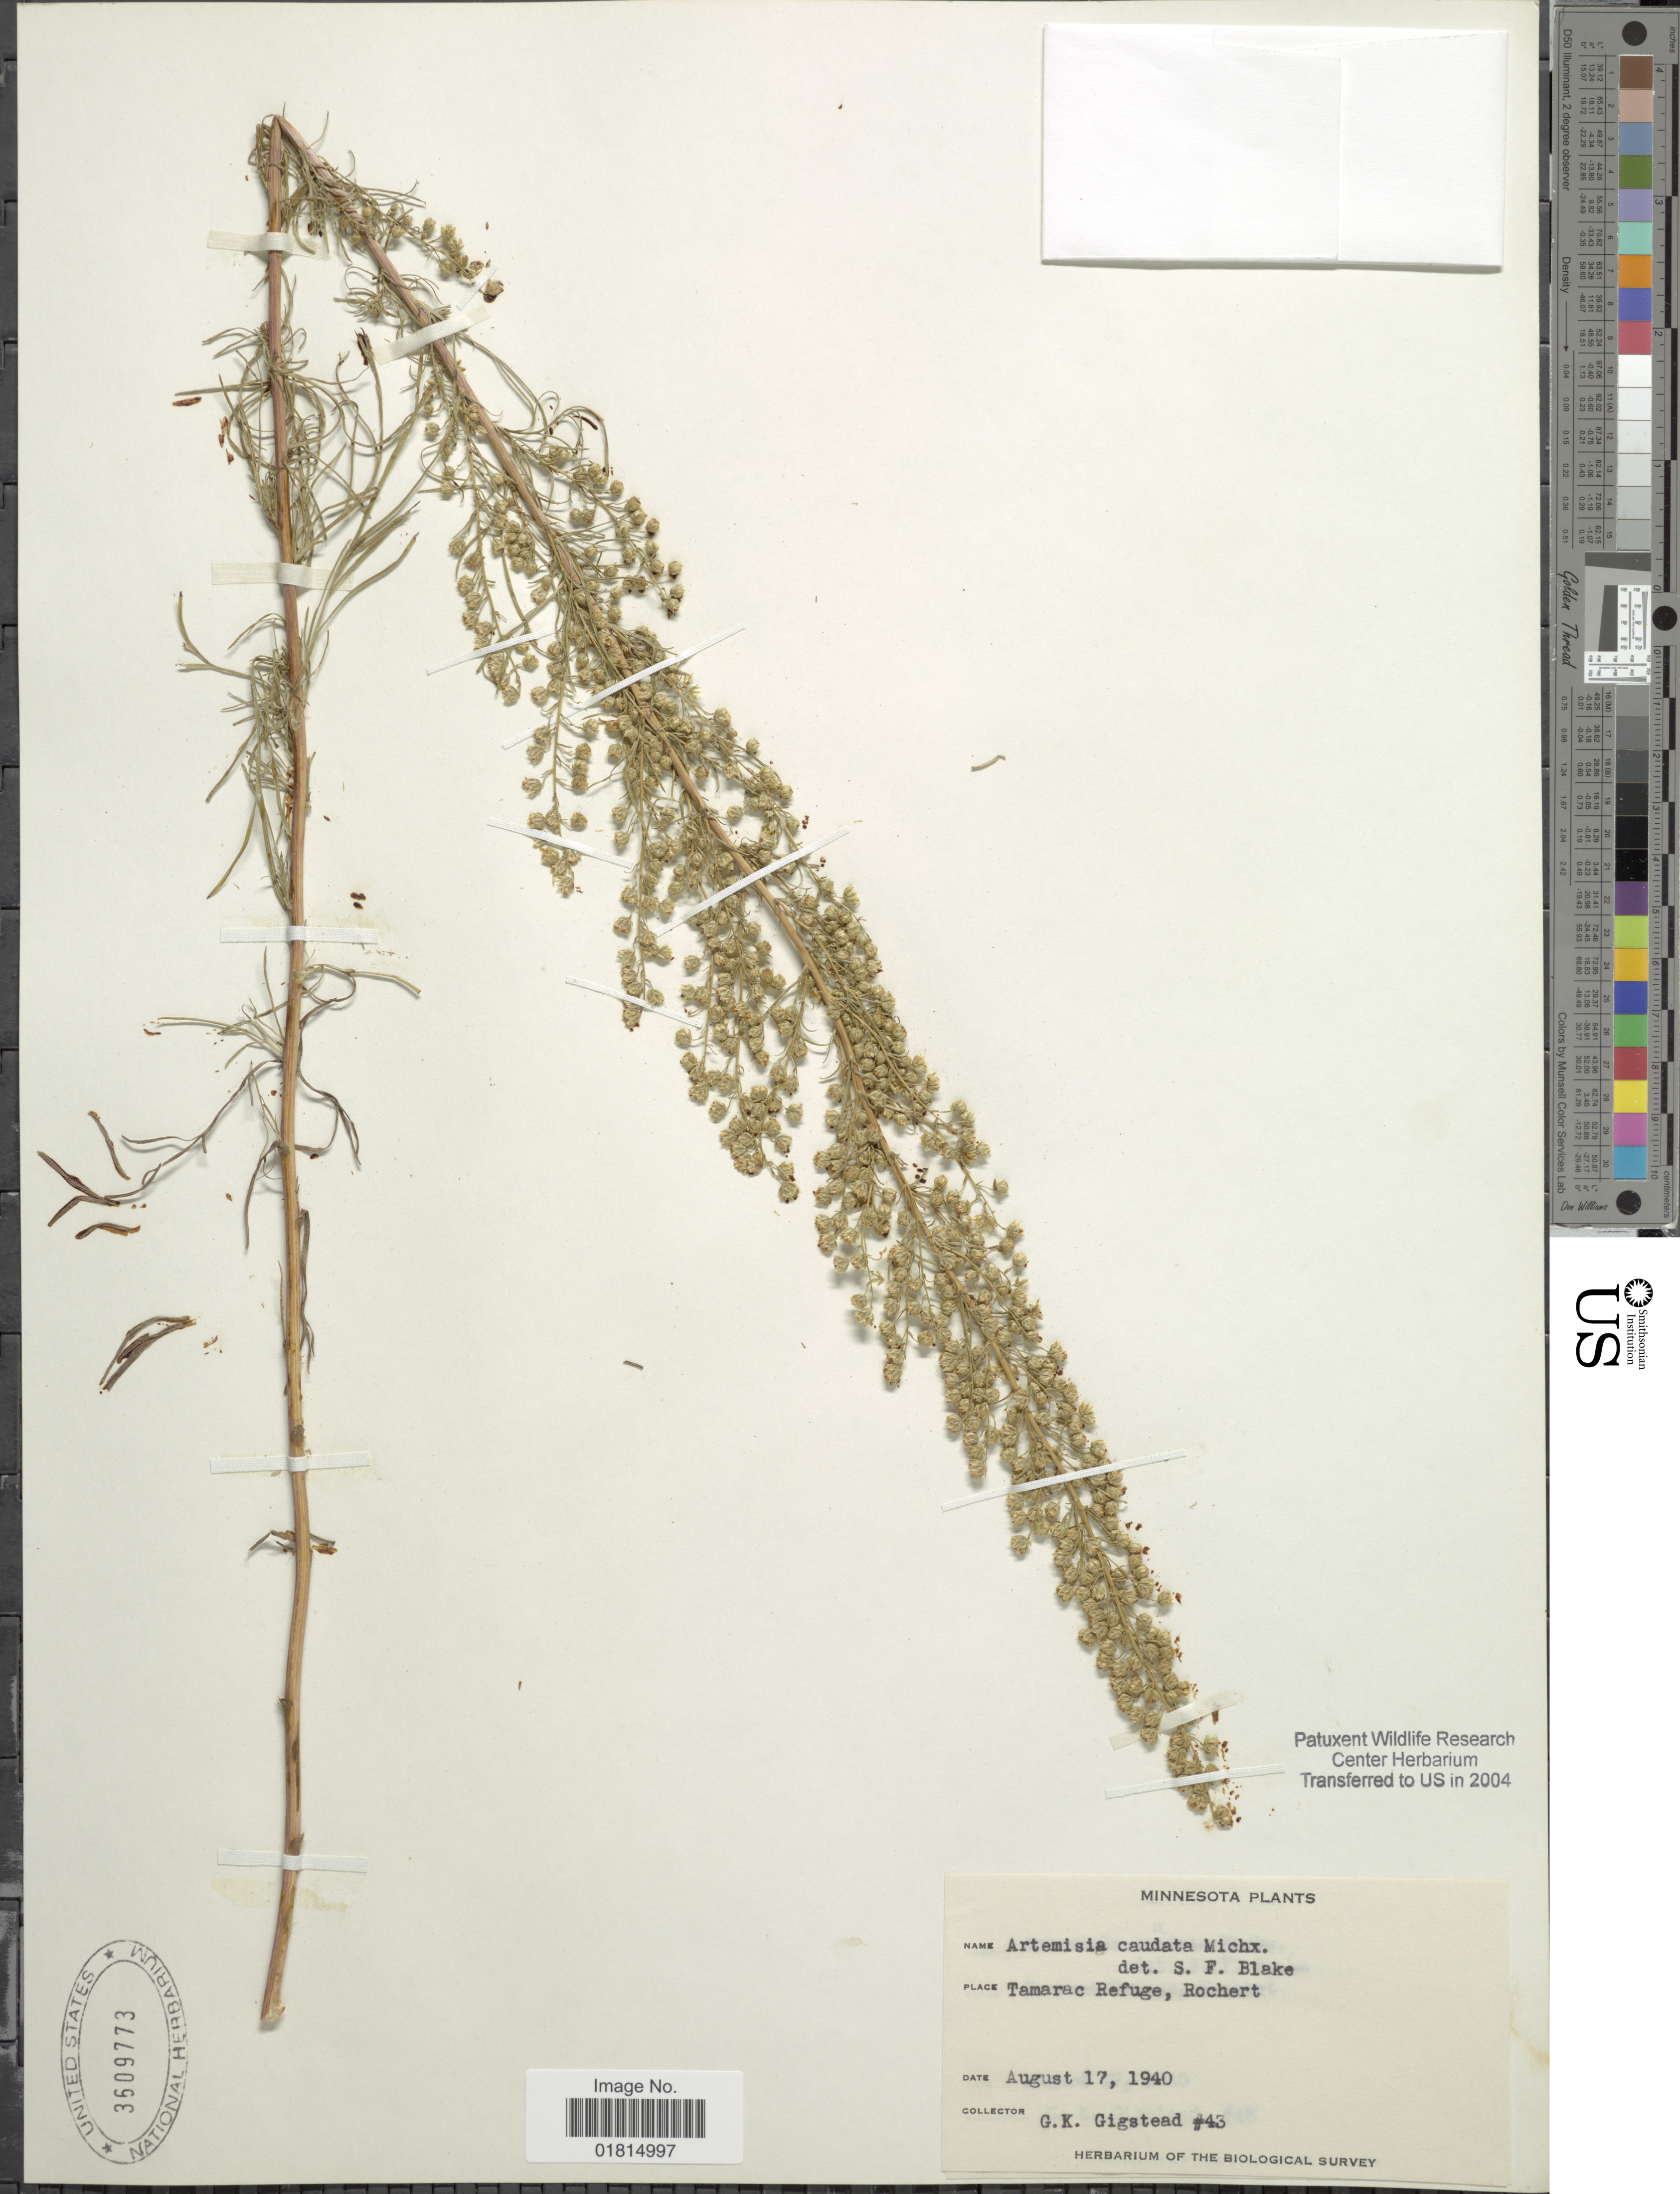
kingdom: Plantae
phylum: Tracheophyta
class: Magnoliopsida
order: Asterales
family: Asteraceae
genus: Artemisia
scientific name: Artemisia caudata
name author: Michx.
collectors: G. Gigstead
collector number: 43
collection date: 1940-08-17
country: United States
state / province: Minnesota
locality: Tamarac Refuge, Rochert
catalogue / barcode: US 3609773